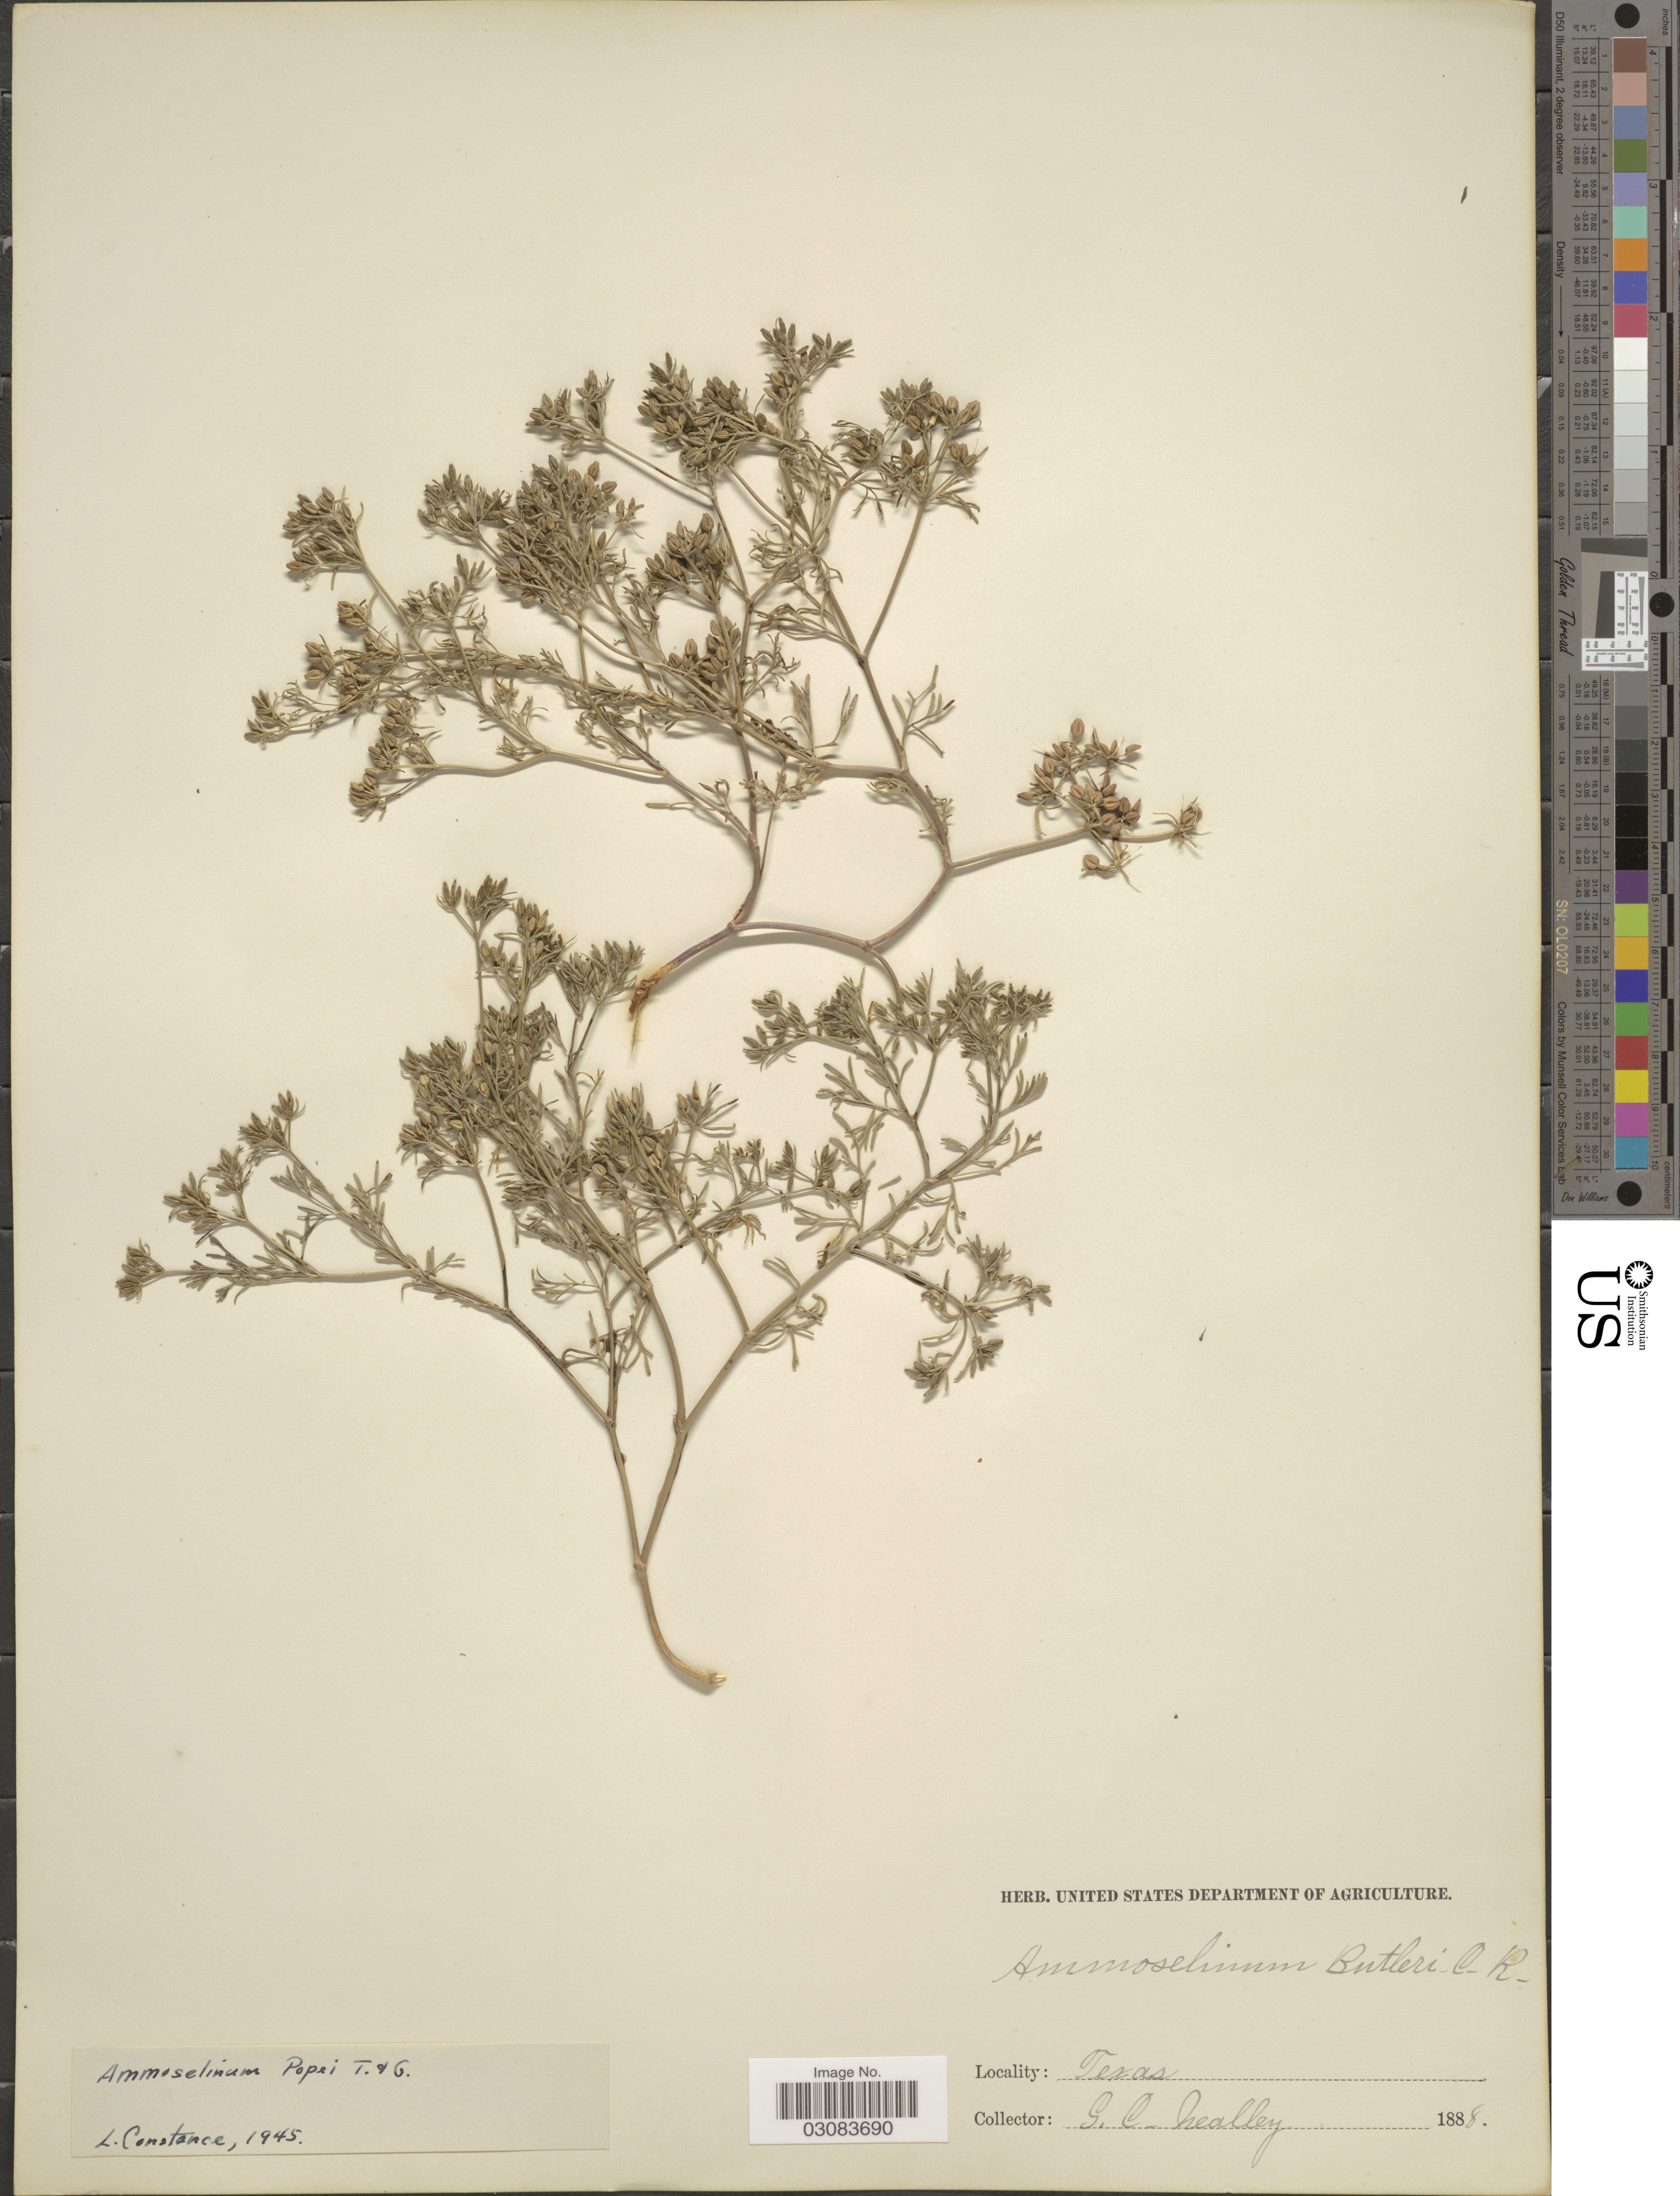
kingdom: Plantae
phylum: Tracheophyta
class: Magnoliopsida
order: Apiales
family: Apiaceae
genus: Ammoselinum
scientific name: Ammoselinum popei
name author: Torr. & A. Gray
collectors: G. C. Nealley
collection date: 1888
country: United States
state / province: Texas